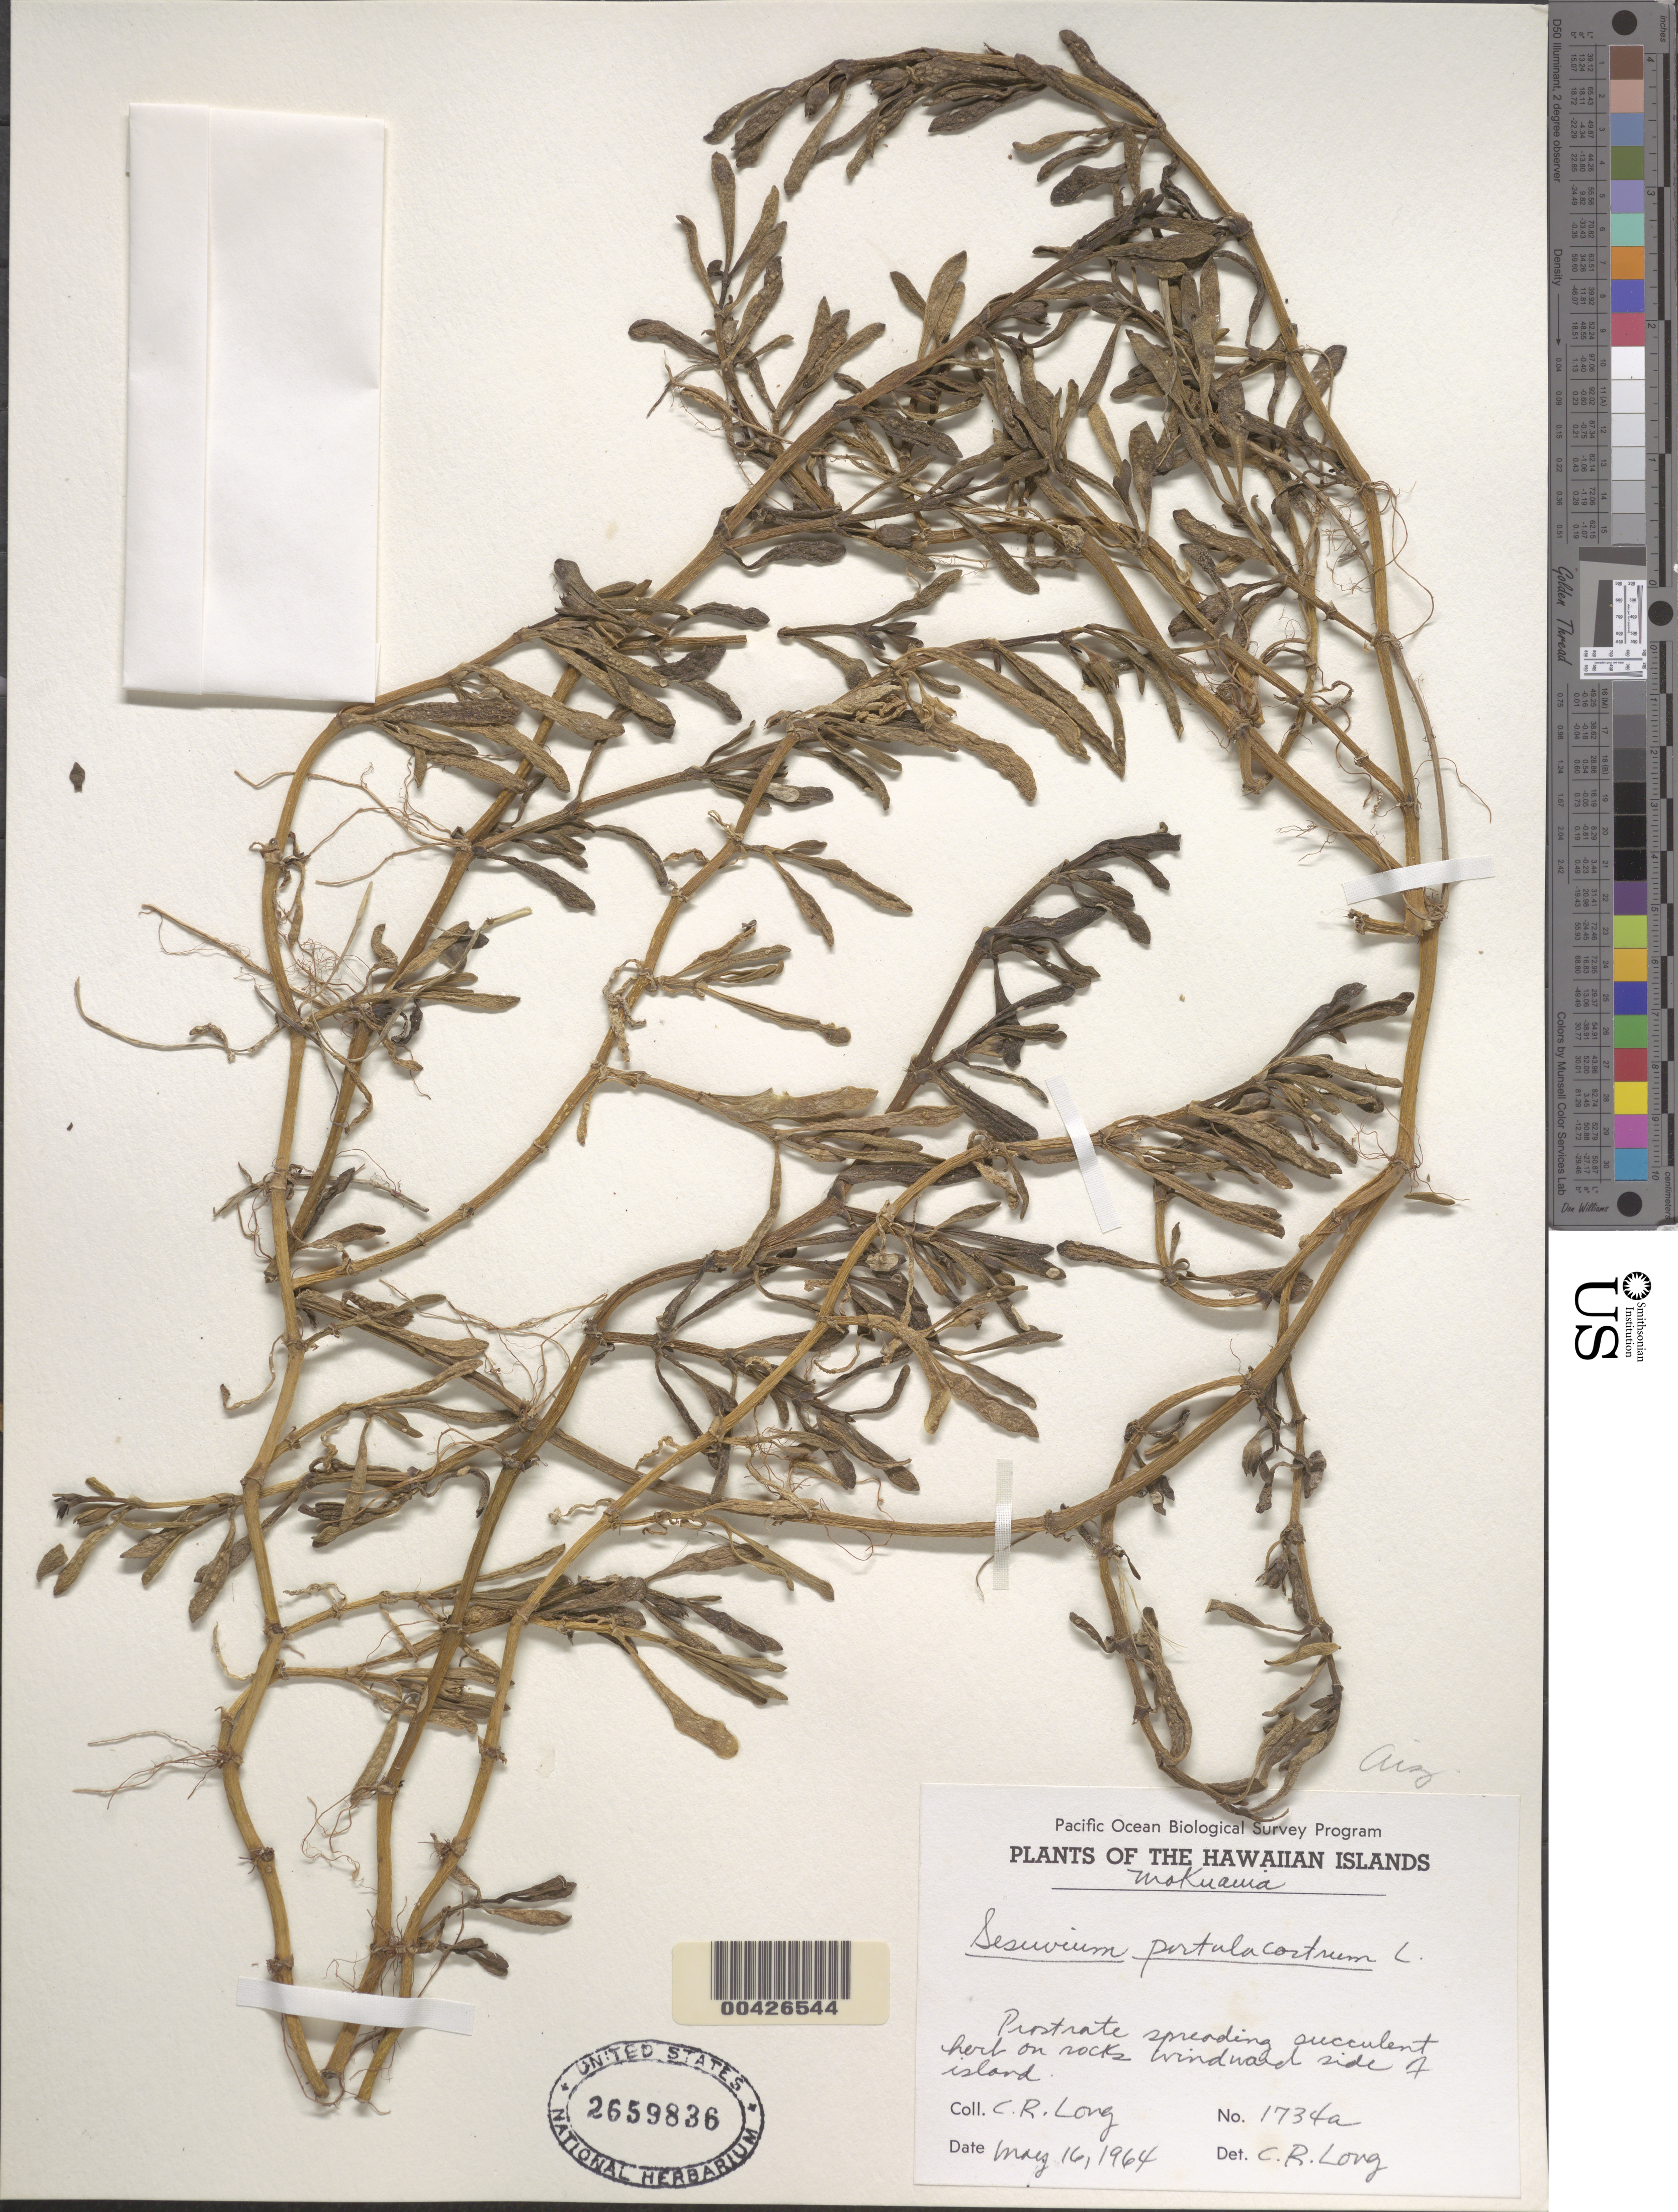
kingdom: Plantae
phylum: Tracheophyta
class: Magnoliopsida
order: Caryophyllales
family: Aizoaceae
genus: Sesuvium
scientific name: Sesuvium portulacastrum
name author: (L.) L.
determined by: Long, C. R.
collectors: C. Long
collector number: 1734a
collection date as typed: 16 May 1964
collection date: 1964-05-16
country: United States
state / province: Hawaii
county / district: Honolulu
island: Mokuauia [Goat] Islet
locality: Windward side of island, Mokuauia Bird Refuge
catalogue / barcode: US 2659836